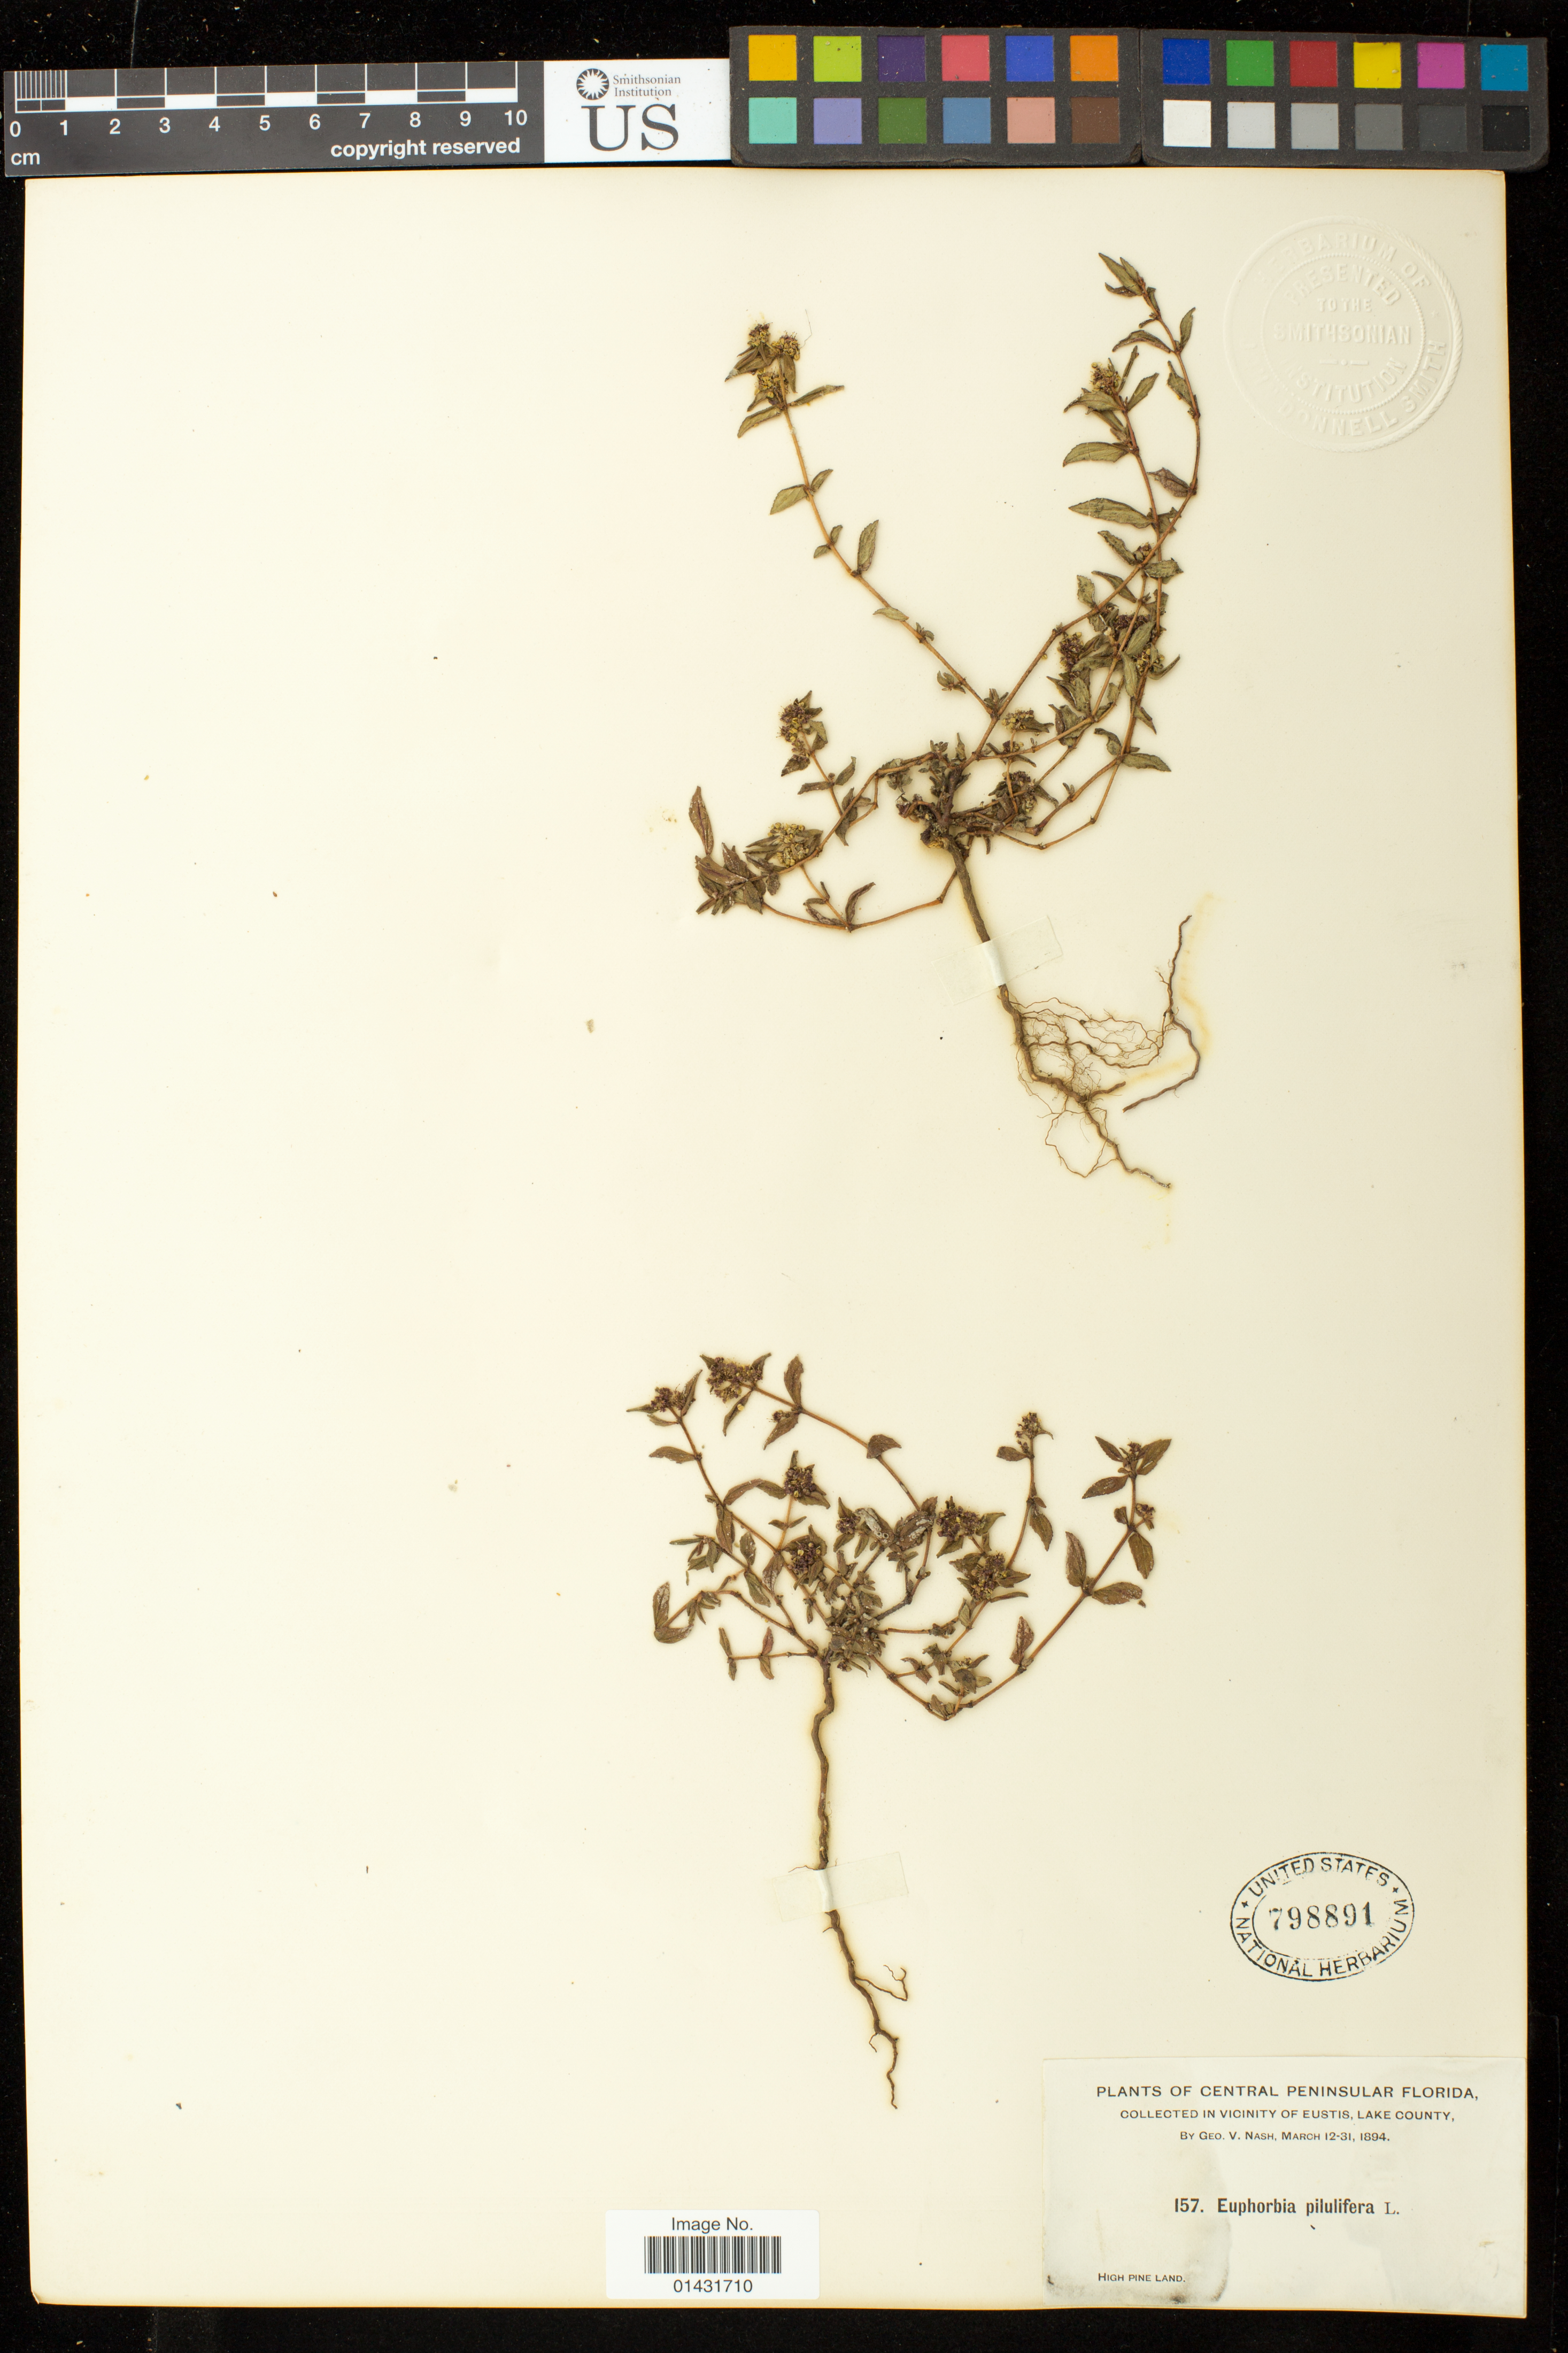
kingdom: Plantae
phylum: Tracheophyta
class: Magnoliopsida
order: Malpighiales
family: Euphorbiaceae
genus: Euphorbia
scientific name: Euphorbia hirta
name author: L.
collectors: G. V. Nash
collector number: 157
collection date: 1894-03-12/1894-03-31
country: United States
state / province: Florida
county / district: Lake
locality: Vicinity of Eustis; High Pine Land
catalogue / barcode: US 798891